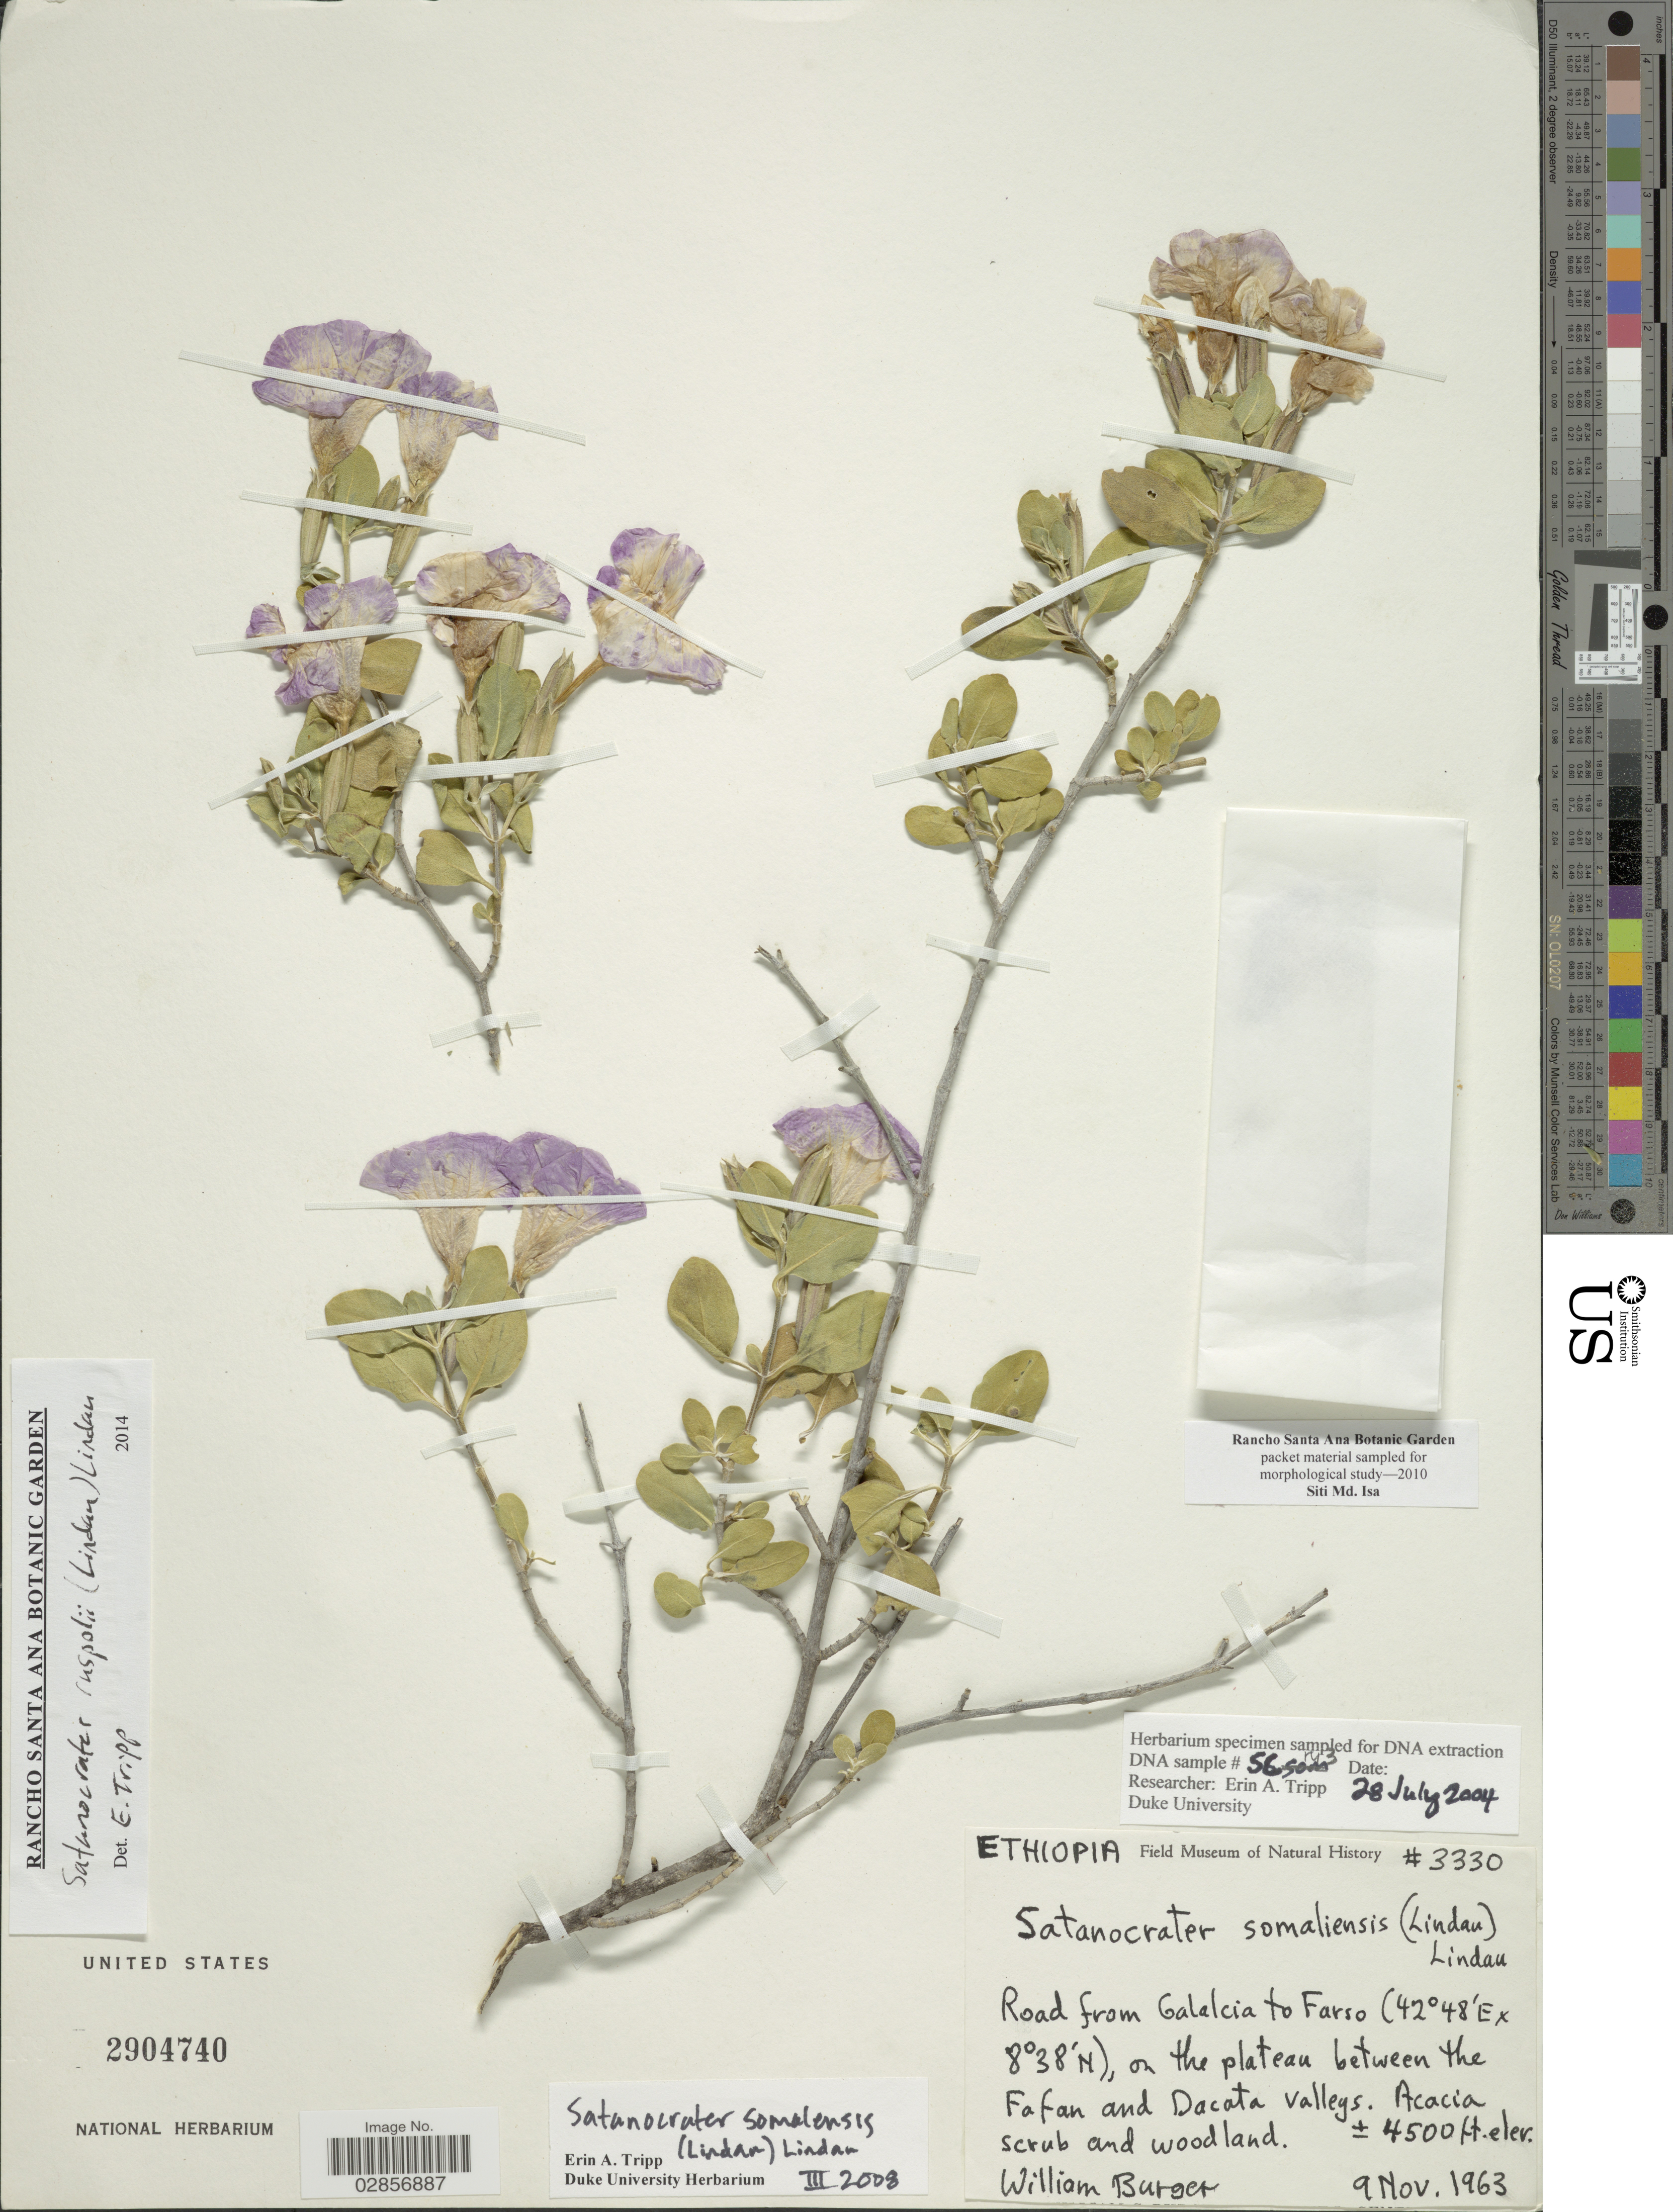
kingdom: Plantae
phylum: Tracheophyta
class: Magnoliopsida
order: Lamiales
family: Acanthaceae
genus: Satanocrater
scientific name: Satanocrater ruspolii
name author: (Lindau) Lindau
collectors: W. Burger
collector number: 3330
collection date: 1963-11-09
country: Ethiopia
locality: Road from Galacia to Farso, on the plateau between the Fafan and Dacata valleys.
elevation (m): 1372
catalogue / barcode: US 2904740